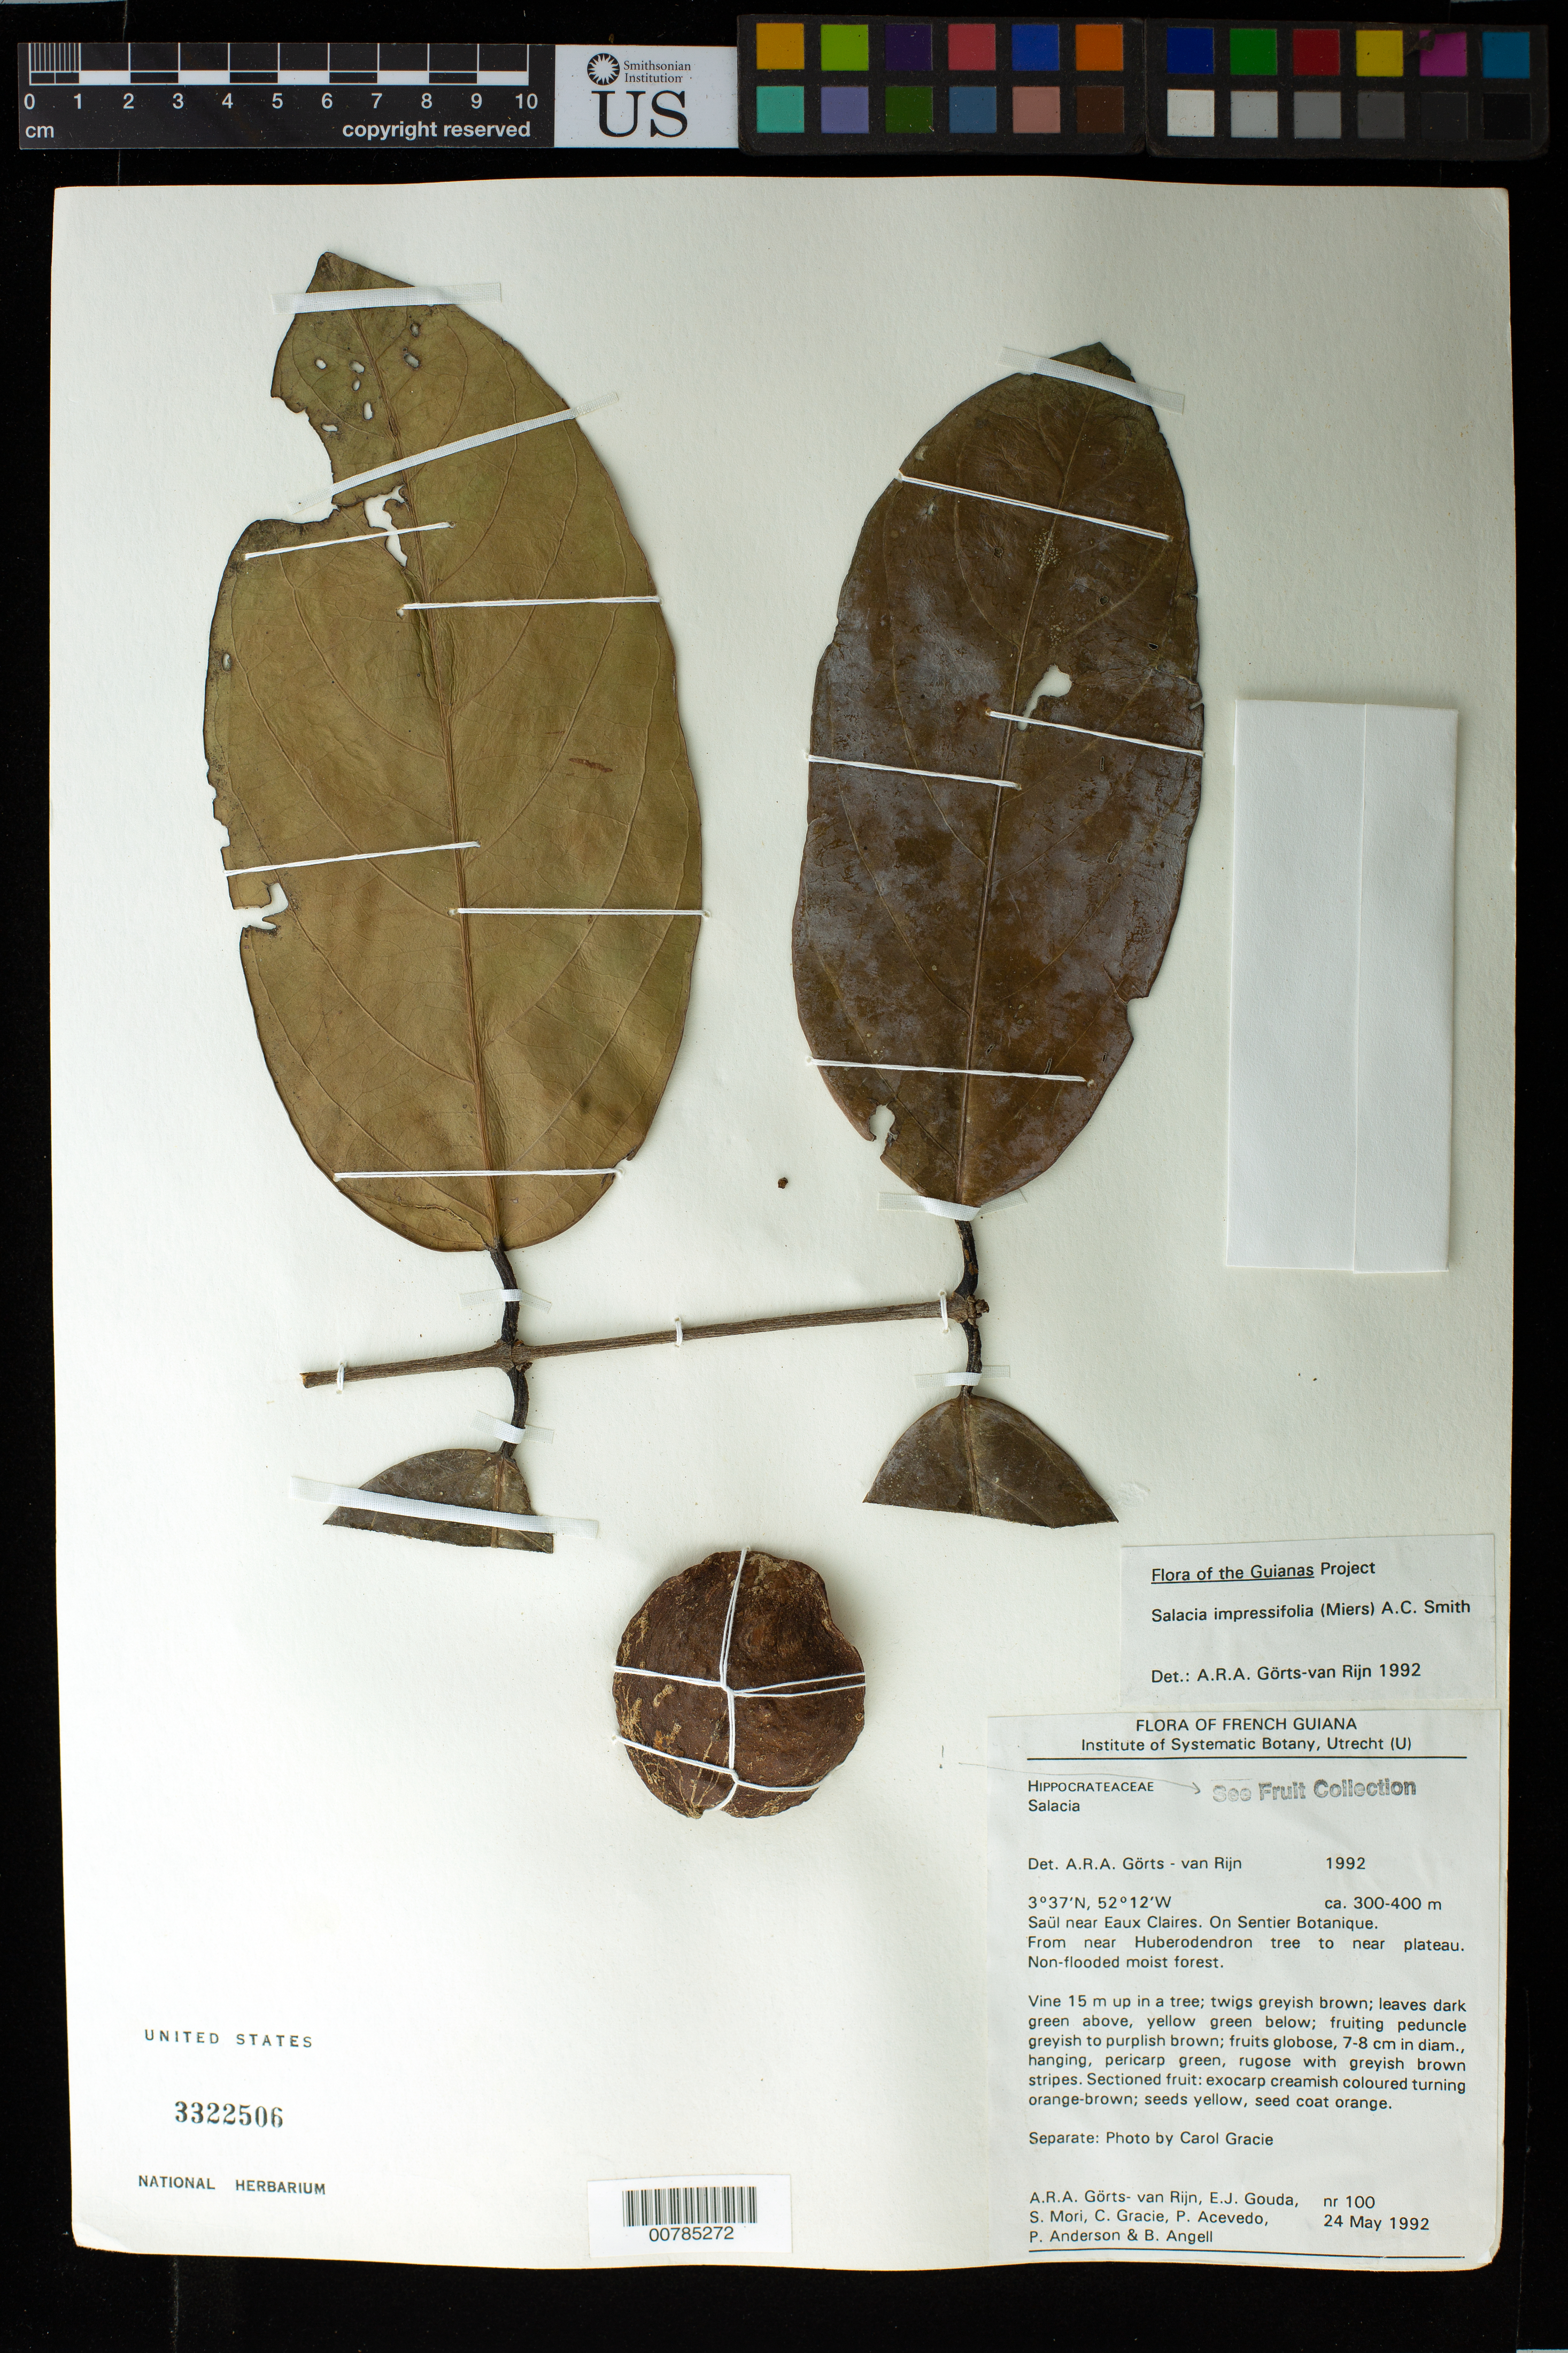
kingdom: Plantae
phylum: Tracheophyta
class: Magnoliopsida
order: Celastrales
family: Celastraceae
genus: Salacia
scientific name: Salacia impressifolia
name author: (Miers) A.C. Sm.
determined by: Görts-van Rijn, A. R. A.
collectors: A. .R. A. Görts-van Rijn, E. J. Gouda, S. Mori, C. A. Gracie, P. Acevedo-Rodr., -- Anderson & Bobbi Angell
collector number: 100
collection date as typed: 24-May-92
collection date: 1992-05-24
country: French Guiana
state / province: Saint-Laurent-du-Maroni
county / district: Saül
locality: Sentier Botanique, near Eaux Claires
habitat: Nonflooded moist forest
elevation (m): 200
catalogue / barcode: US 3322506